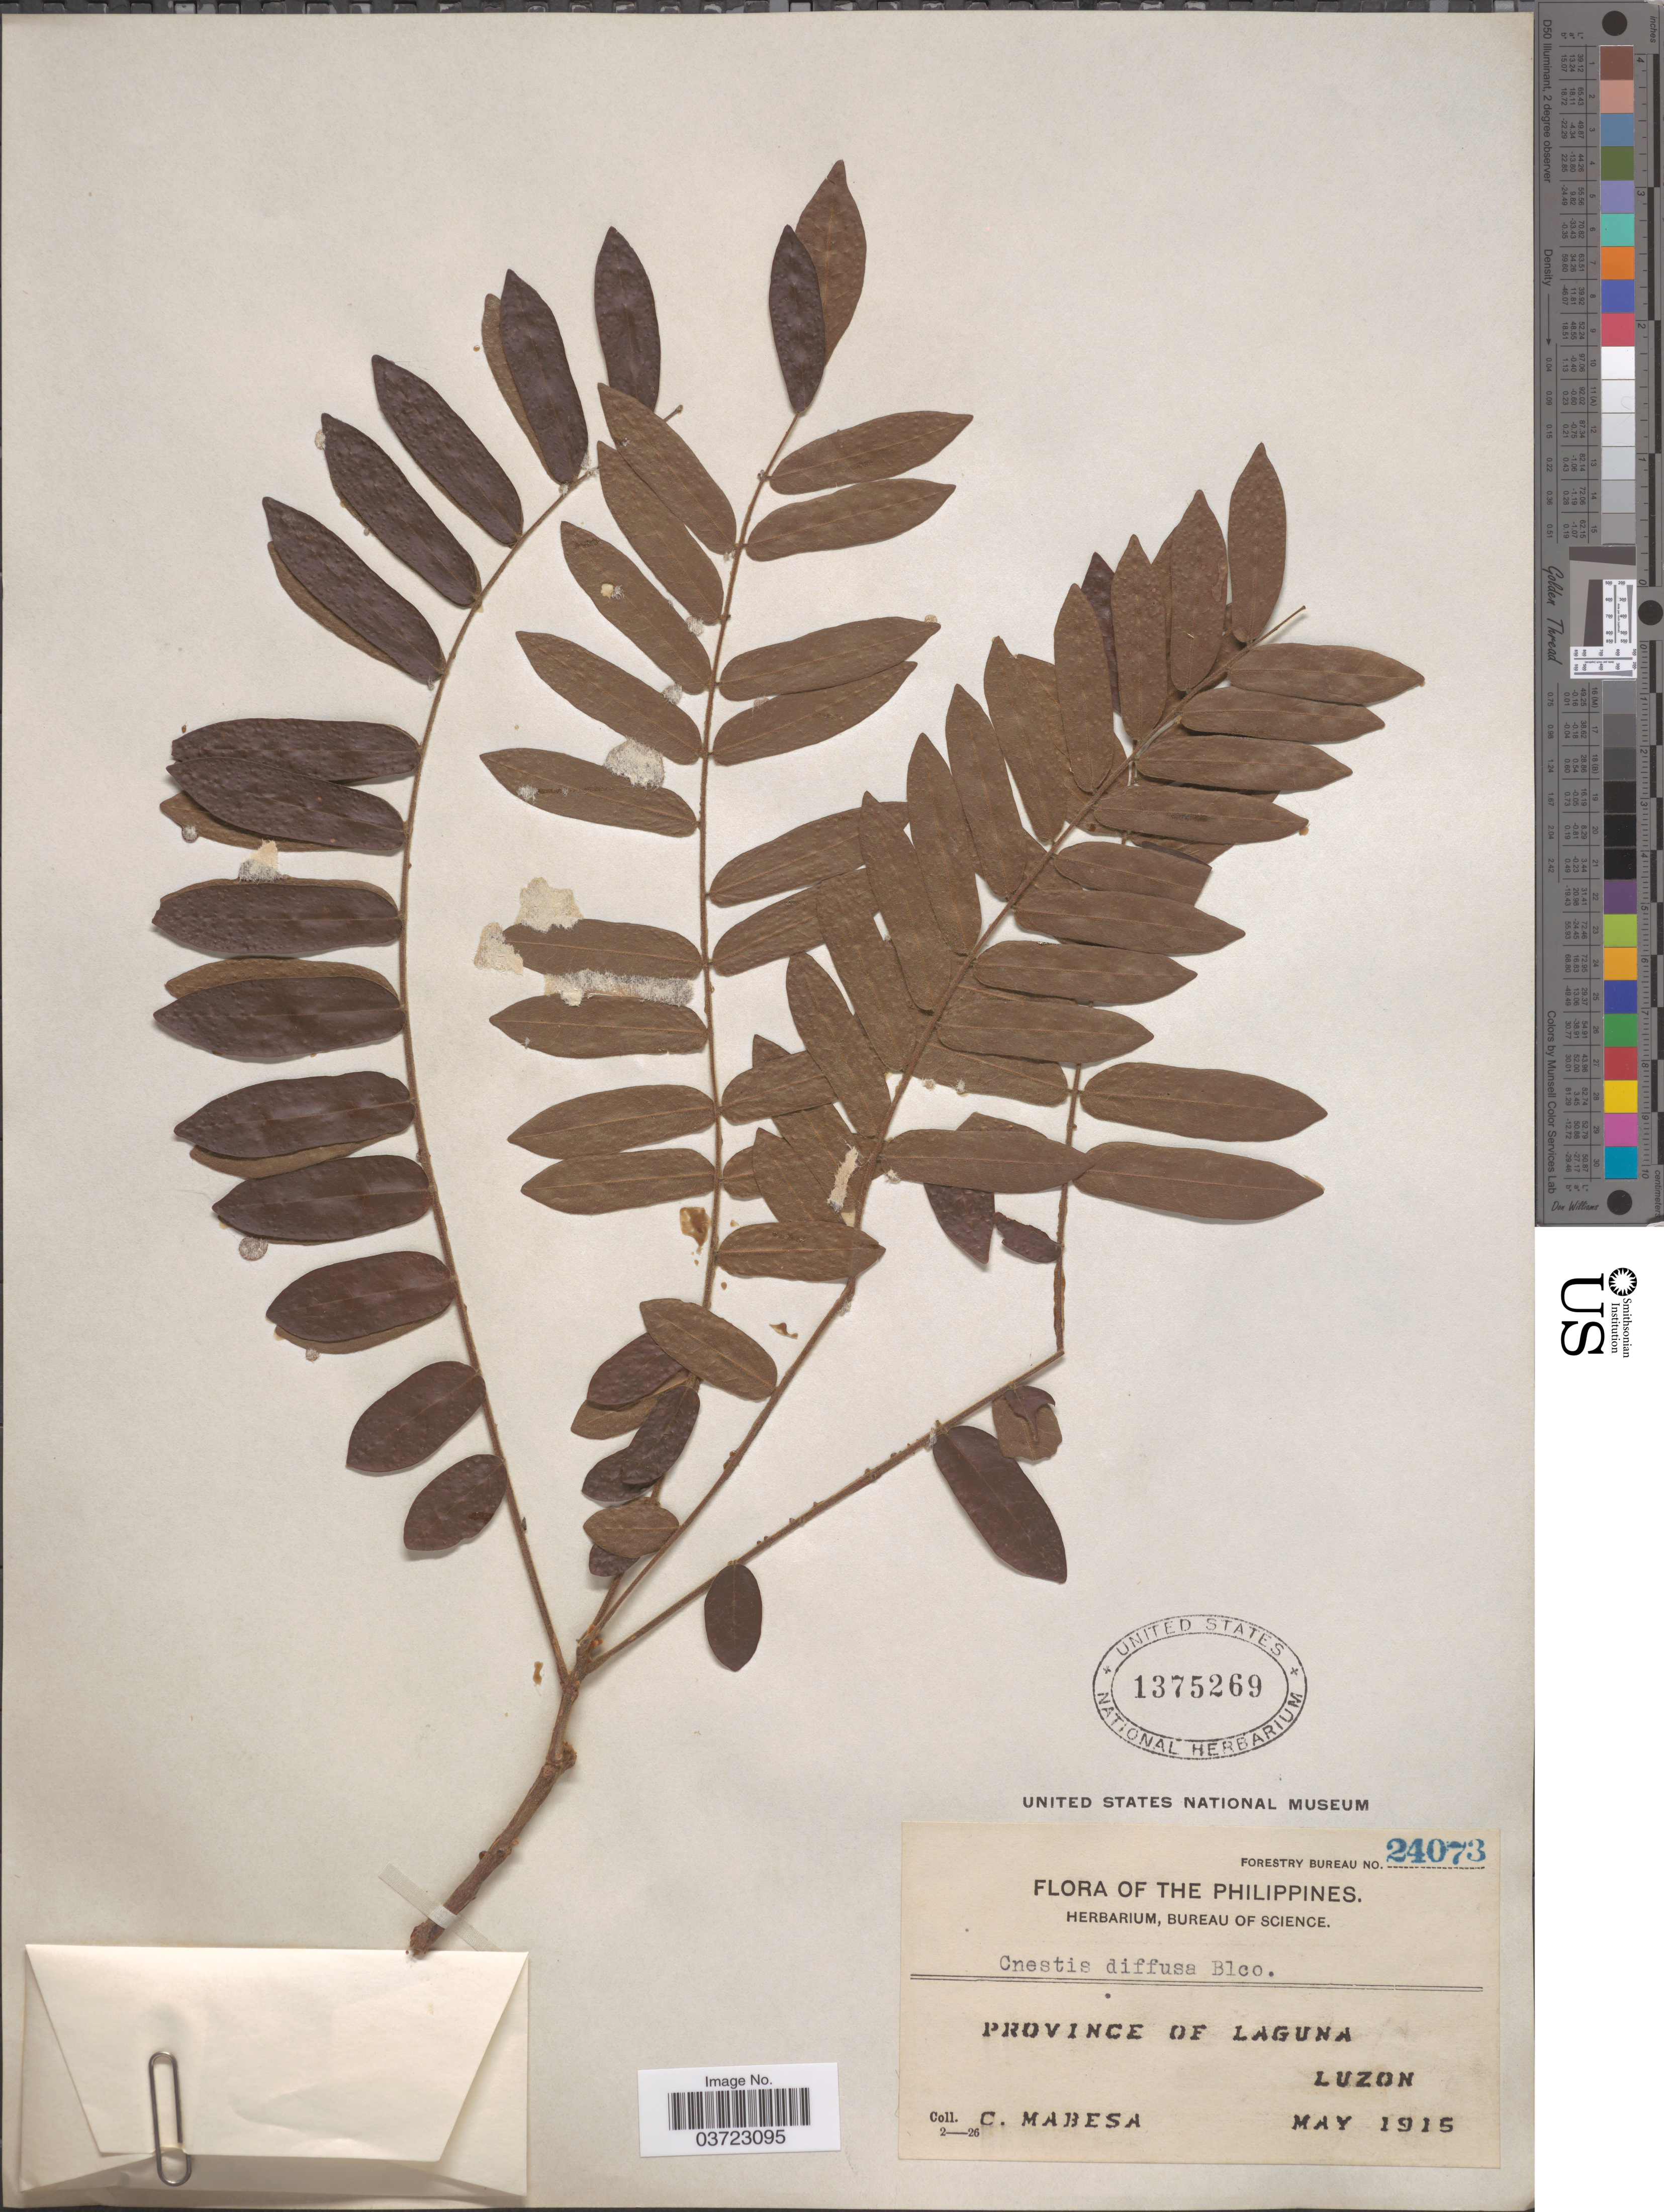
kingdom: Plantae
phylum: Tracheophyta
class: Magnoliopsida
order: Oxalidales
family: Connaraceae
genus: Cnestis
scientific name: Cnestis palala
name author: (Lour.) Merr.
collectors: C. Mabesa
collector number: Forestry Bureau 24073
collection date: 1915-05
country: Philippines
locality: Province of Laguna. Luzon.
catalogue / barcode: US 1375269